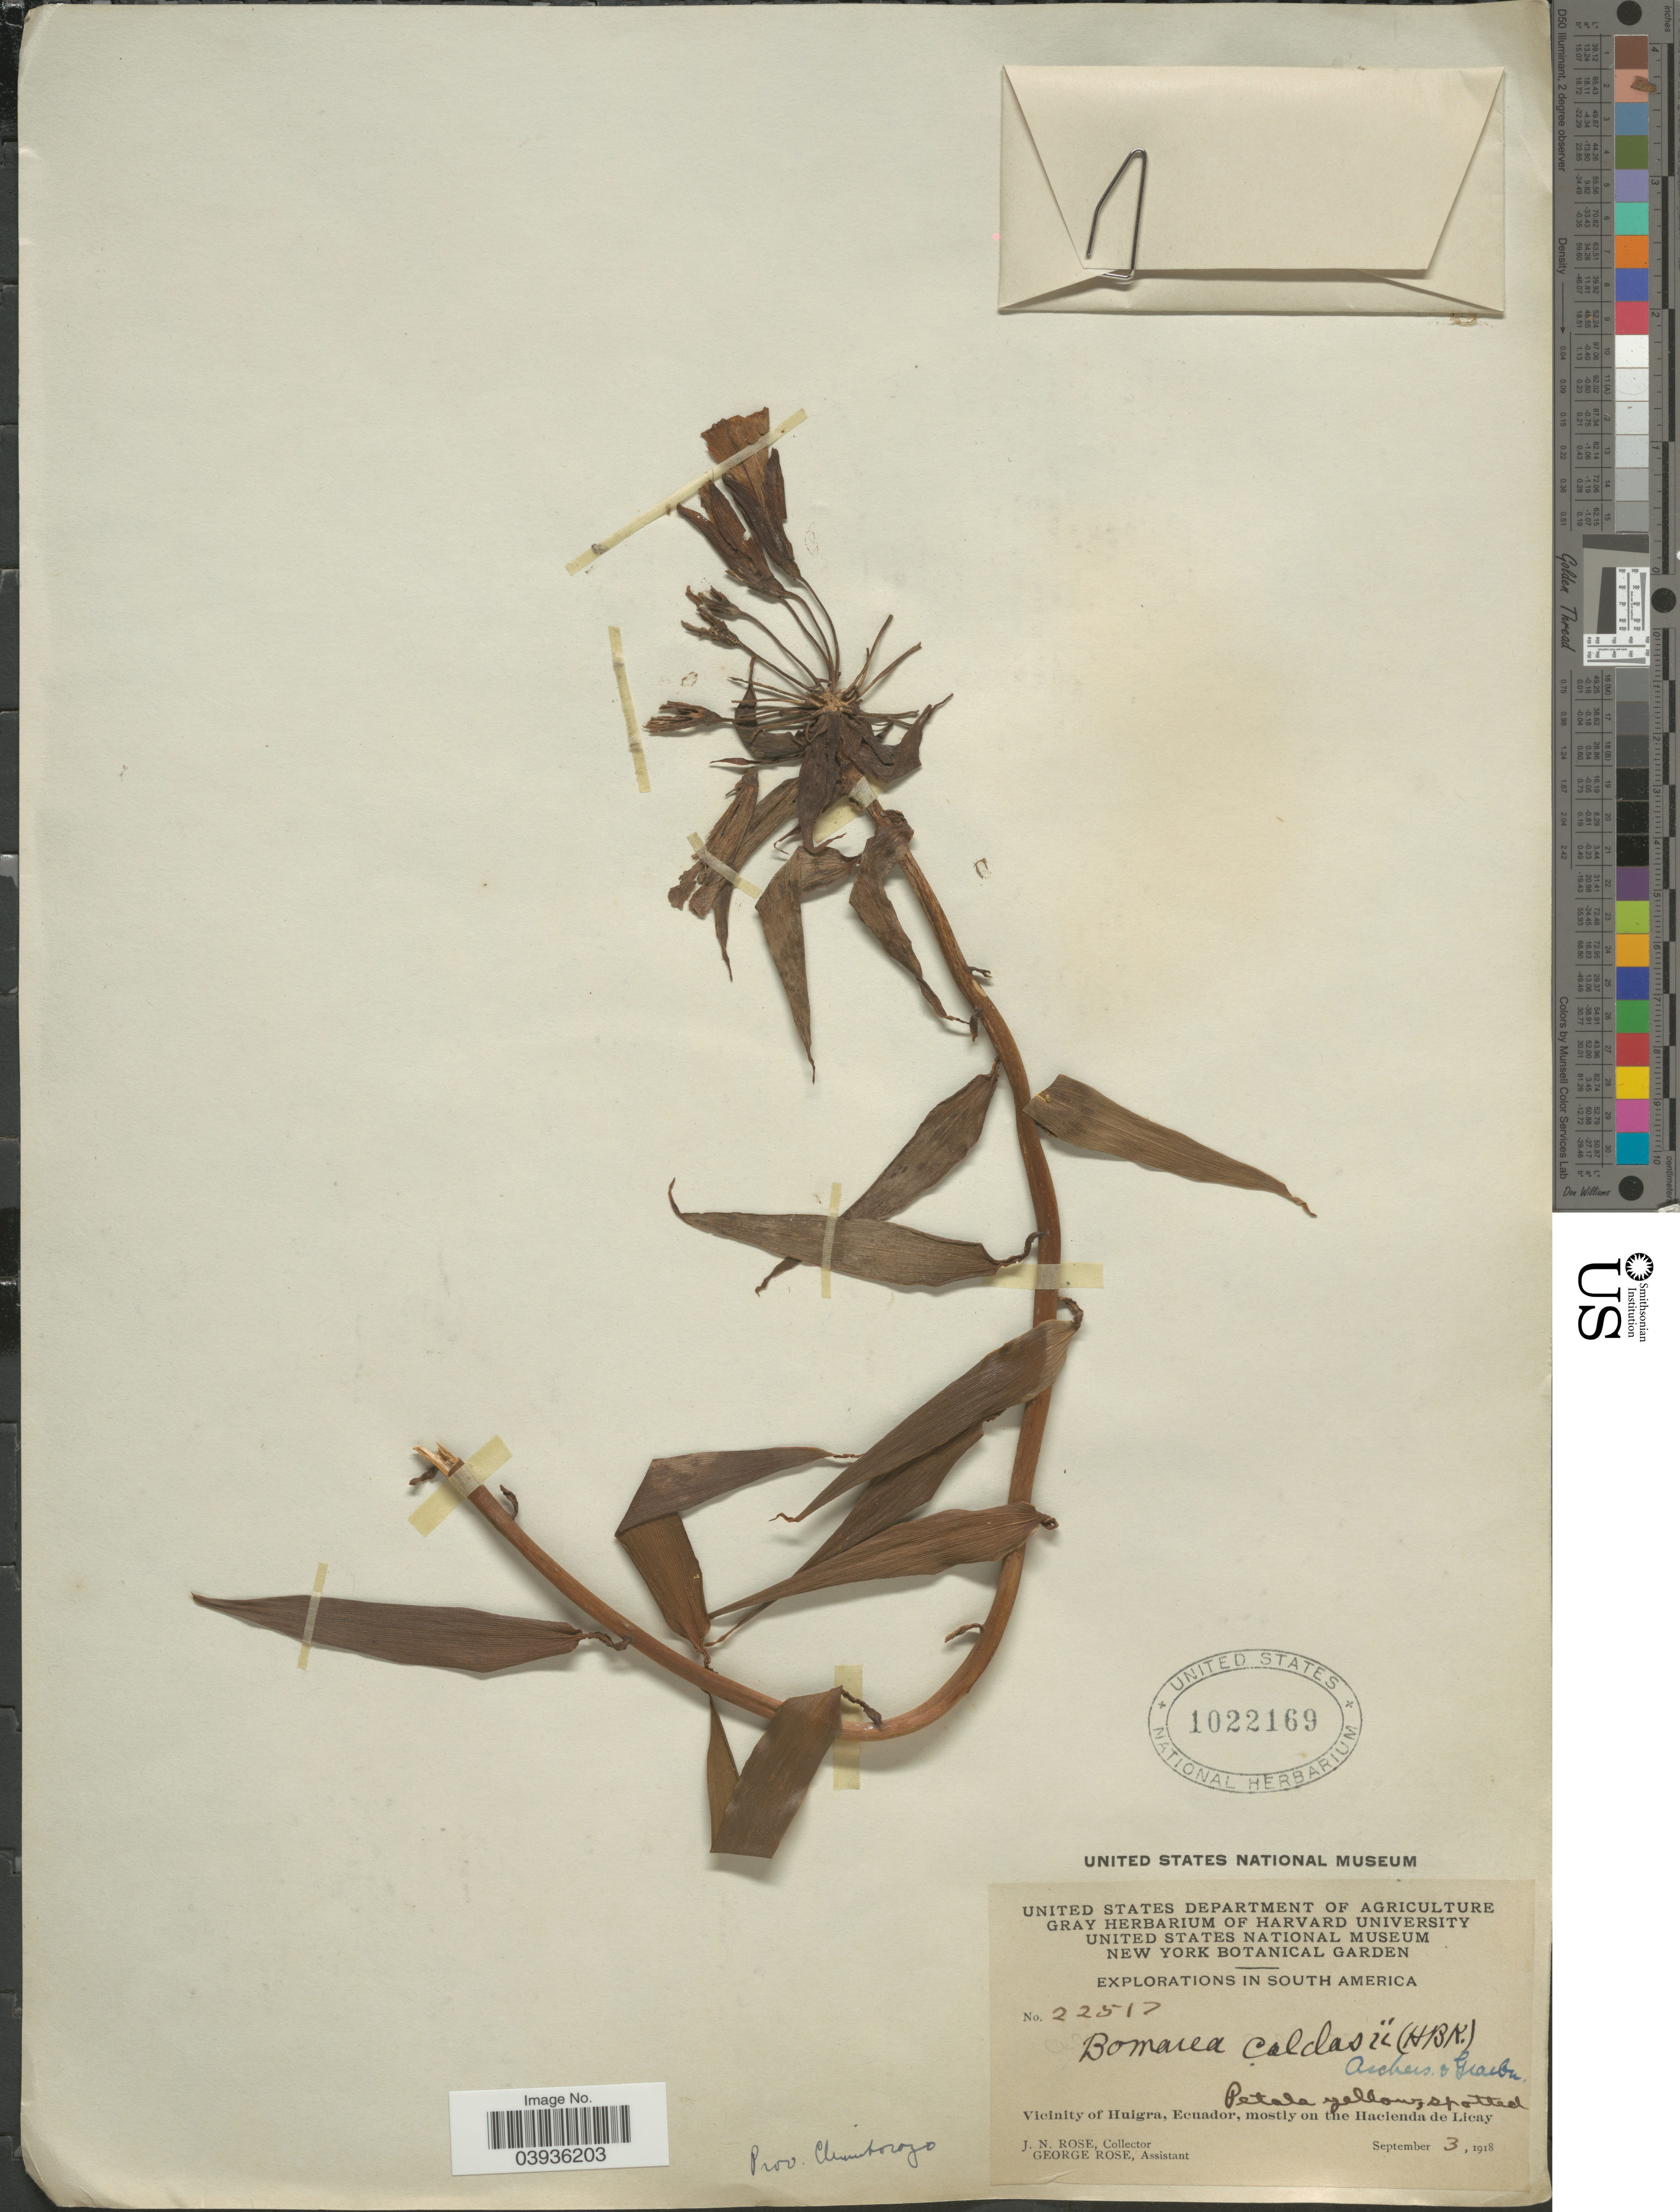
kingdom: Plantae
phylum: Tracheophyta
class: Liliopsida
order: Liliales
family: Alstroemeriaceae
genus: Bomarea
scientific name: Bomarea caldasii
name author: (Kunth) Asch. & Graebener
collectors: J. N. Rose & G. Rose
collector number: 22517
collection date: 1918-09-03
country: Ecuador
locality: Vicinity of Huigra, mostly on the Hacienda de Licay.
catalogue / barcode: US 1022169